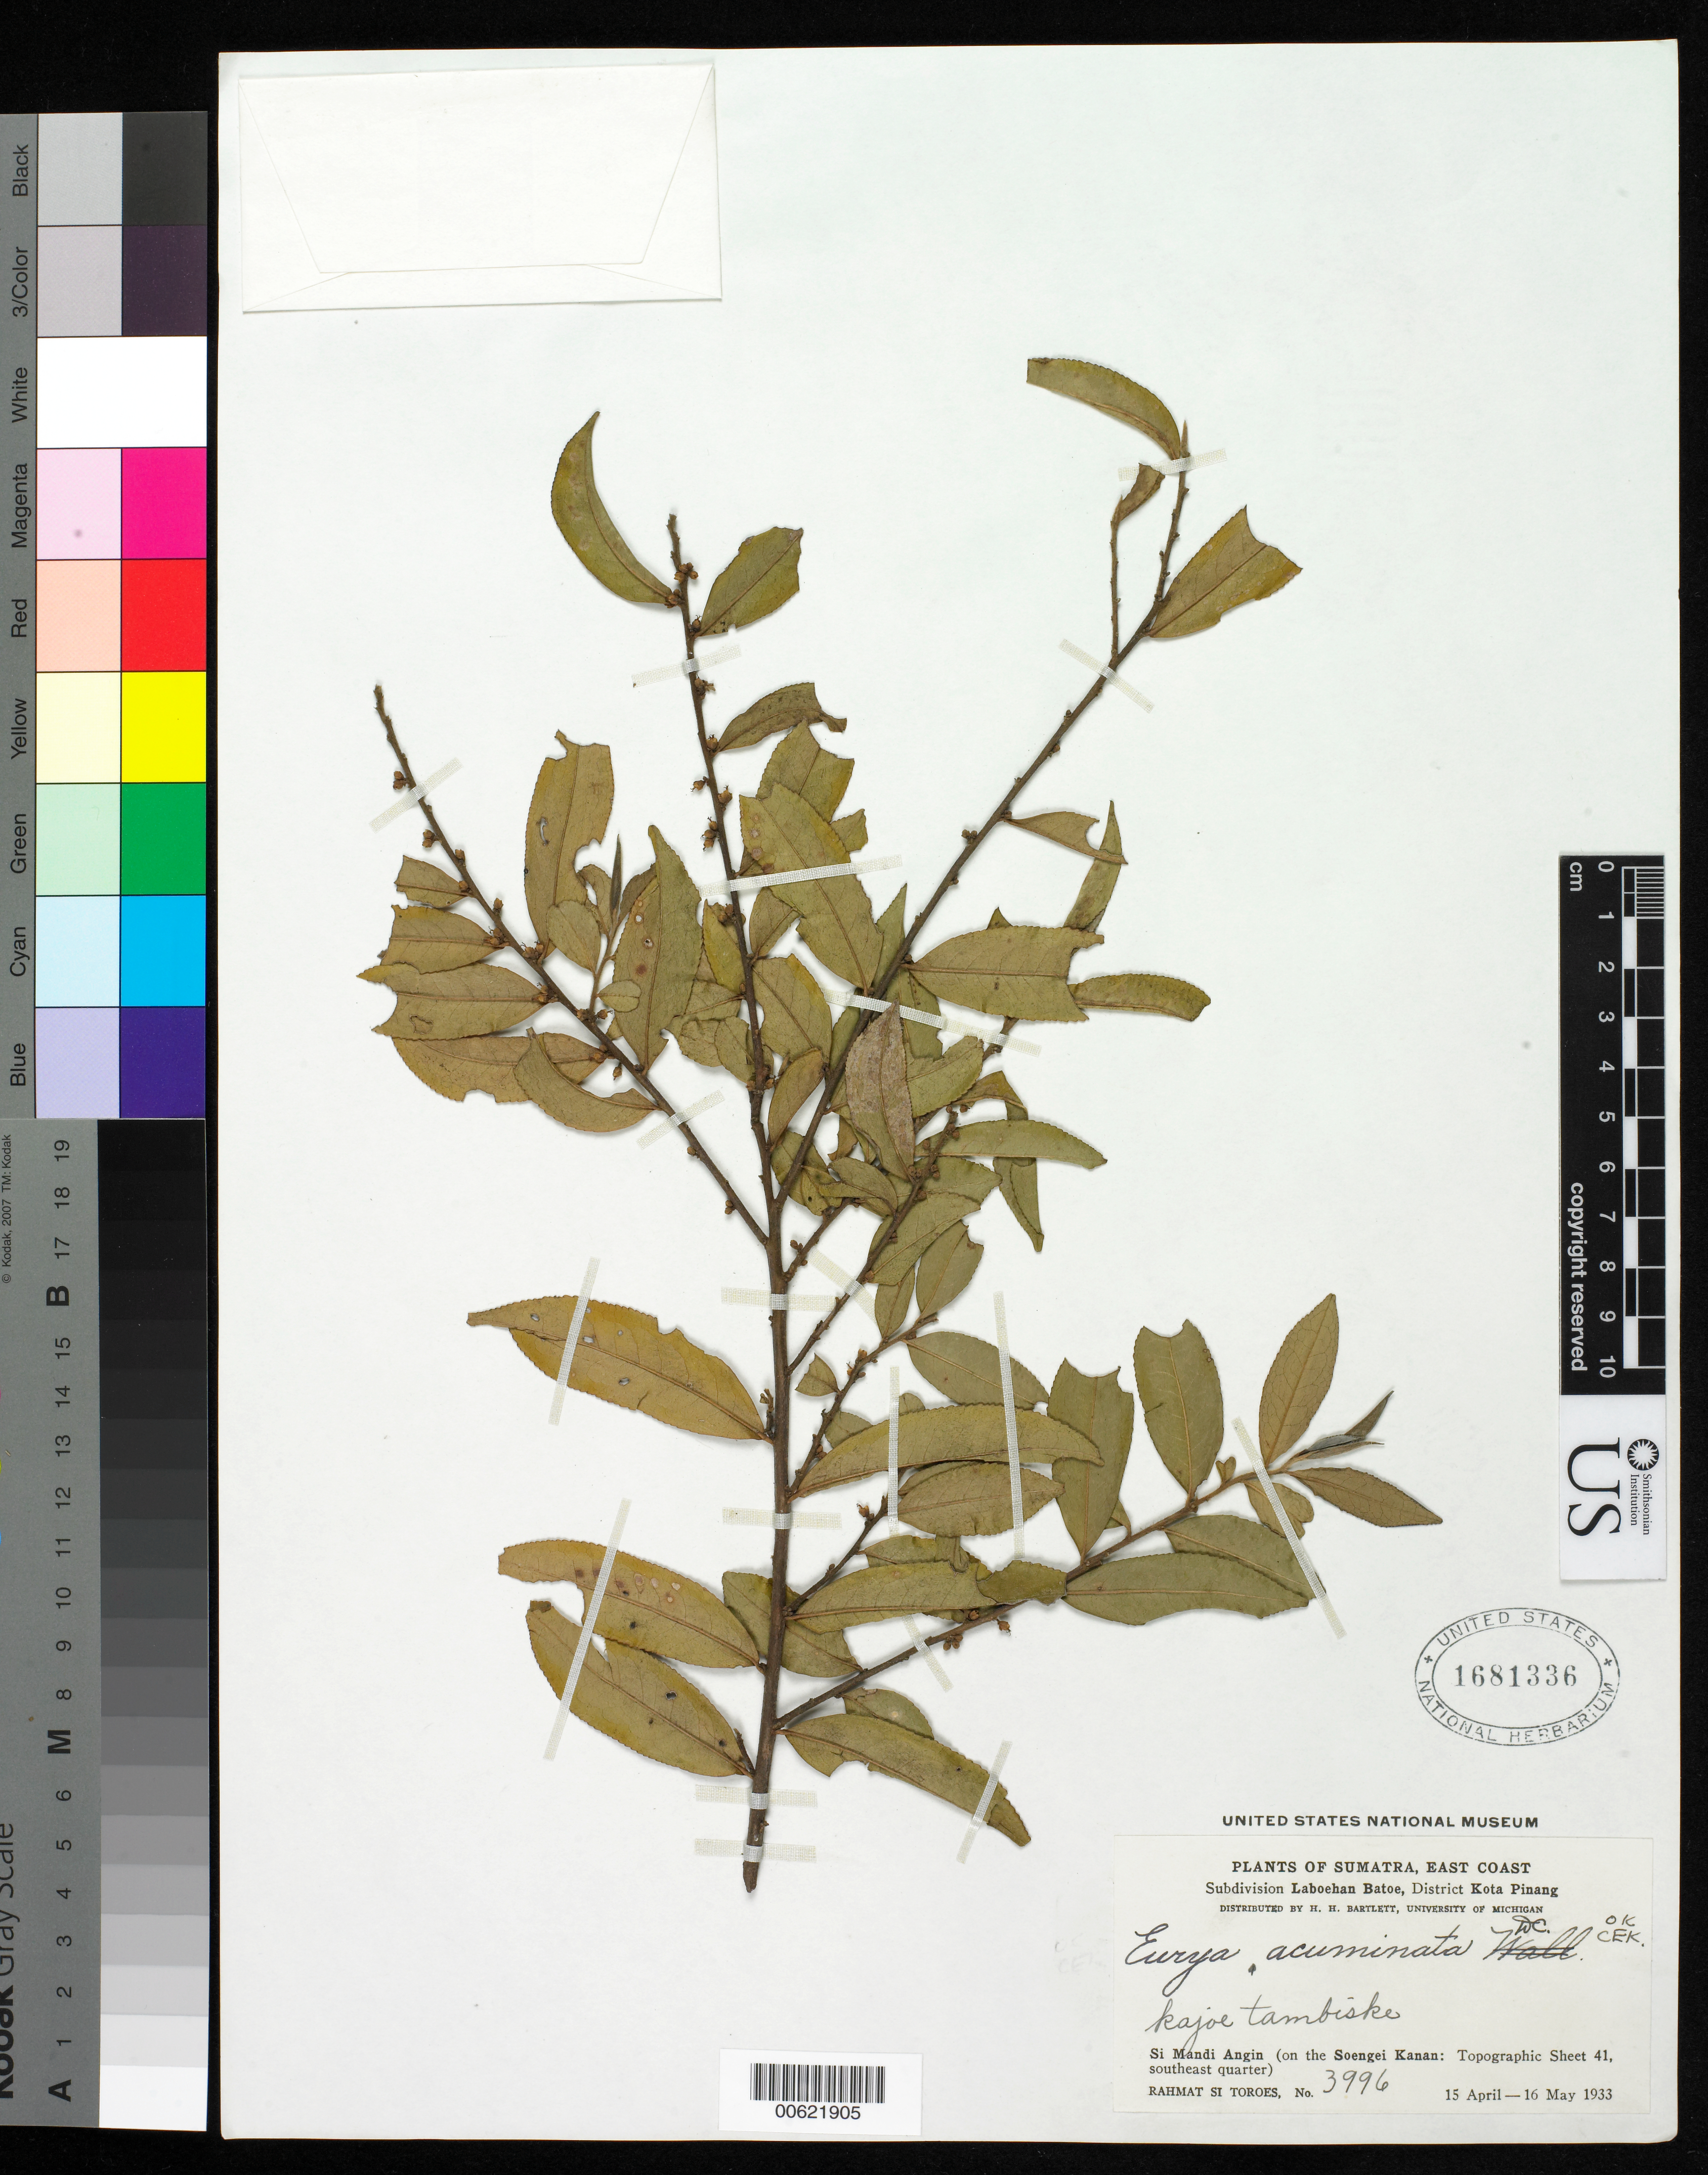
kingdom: Plantae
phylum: Tracheophyta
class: Magnoliopsida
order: Ericales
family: Pentaphylacaceae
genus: Eurya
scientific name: Eurya acuminata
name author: DC.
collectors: Rahmat Si Boeea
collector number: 3996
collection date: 1933-04-15/1933-05-16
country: Indonesia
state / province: Sumatra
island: Sumatra I.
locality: (East Coast) Si Mandi Angin (on the Soengei Kanan)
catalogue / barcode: US 1681336